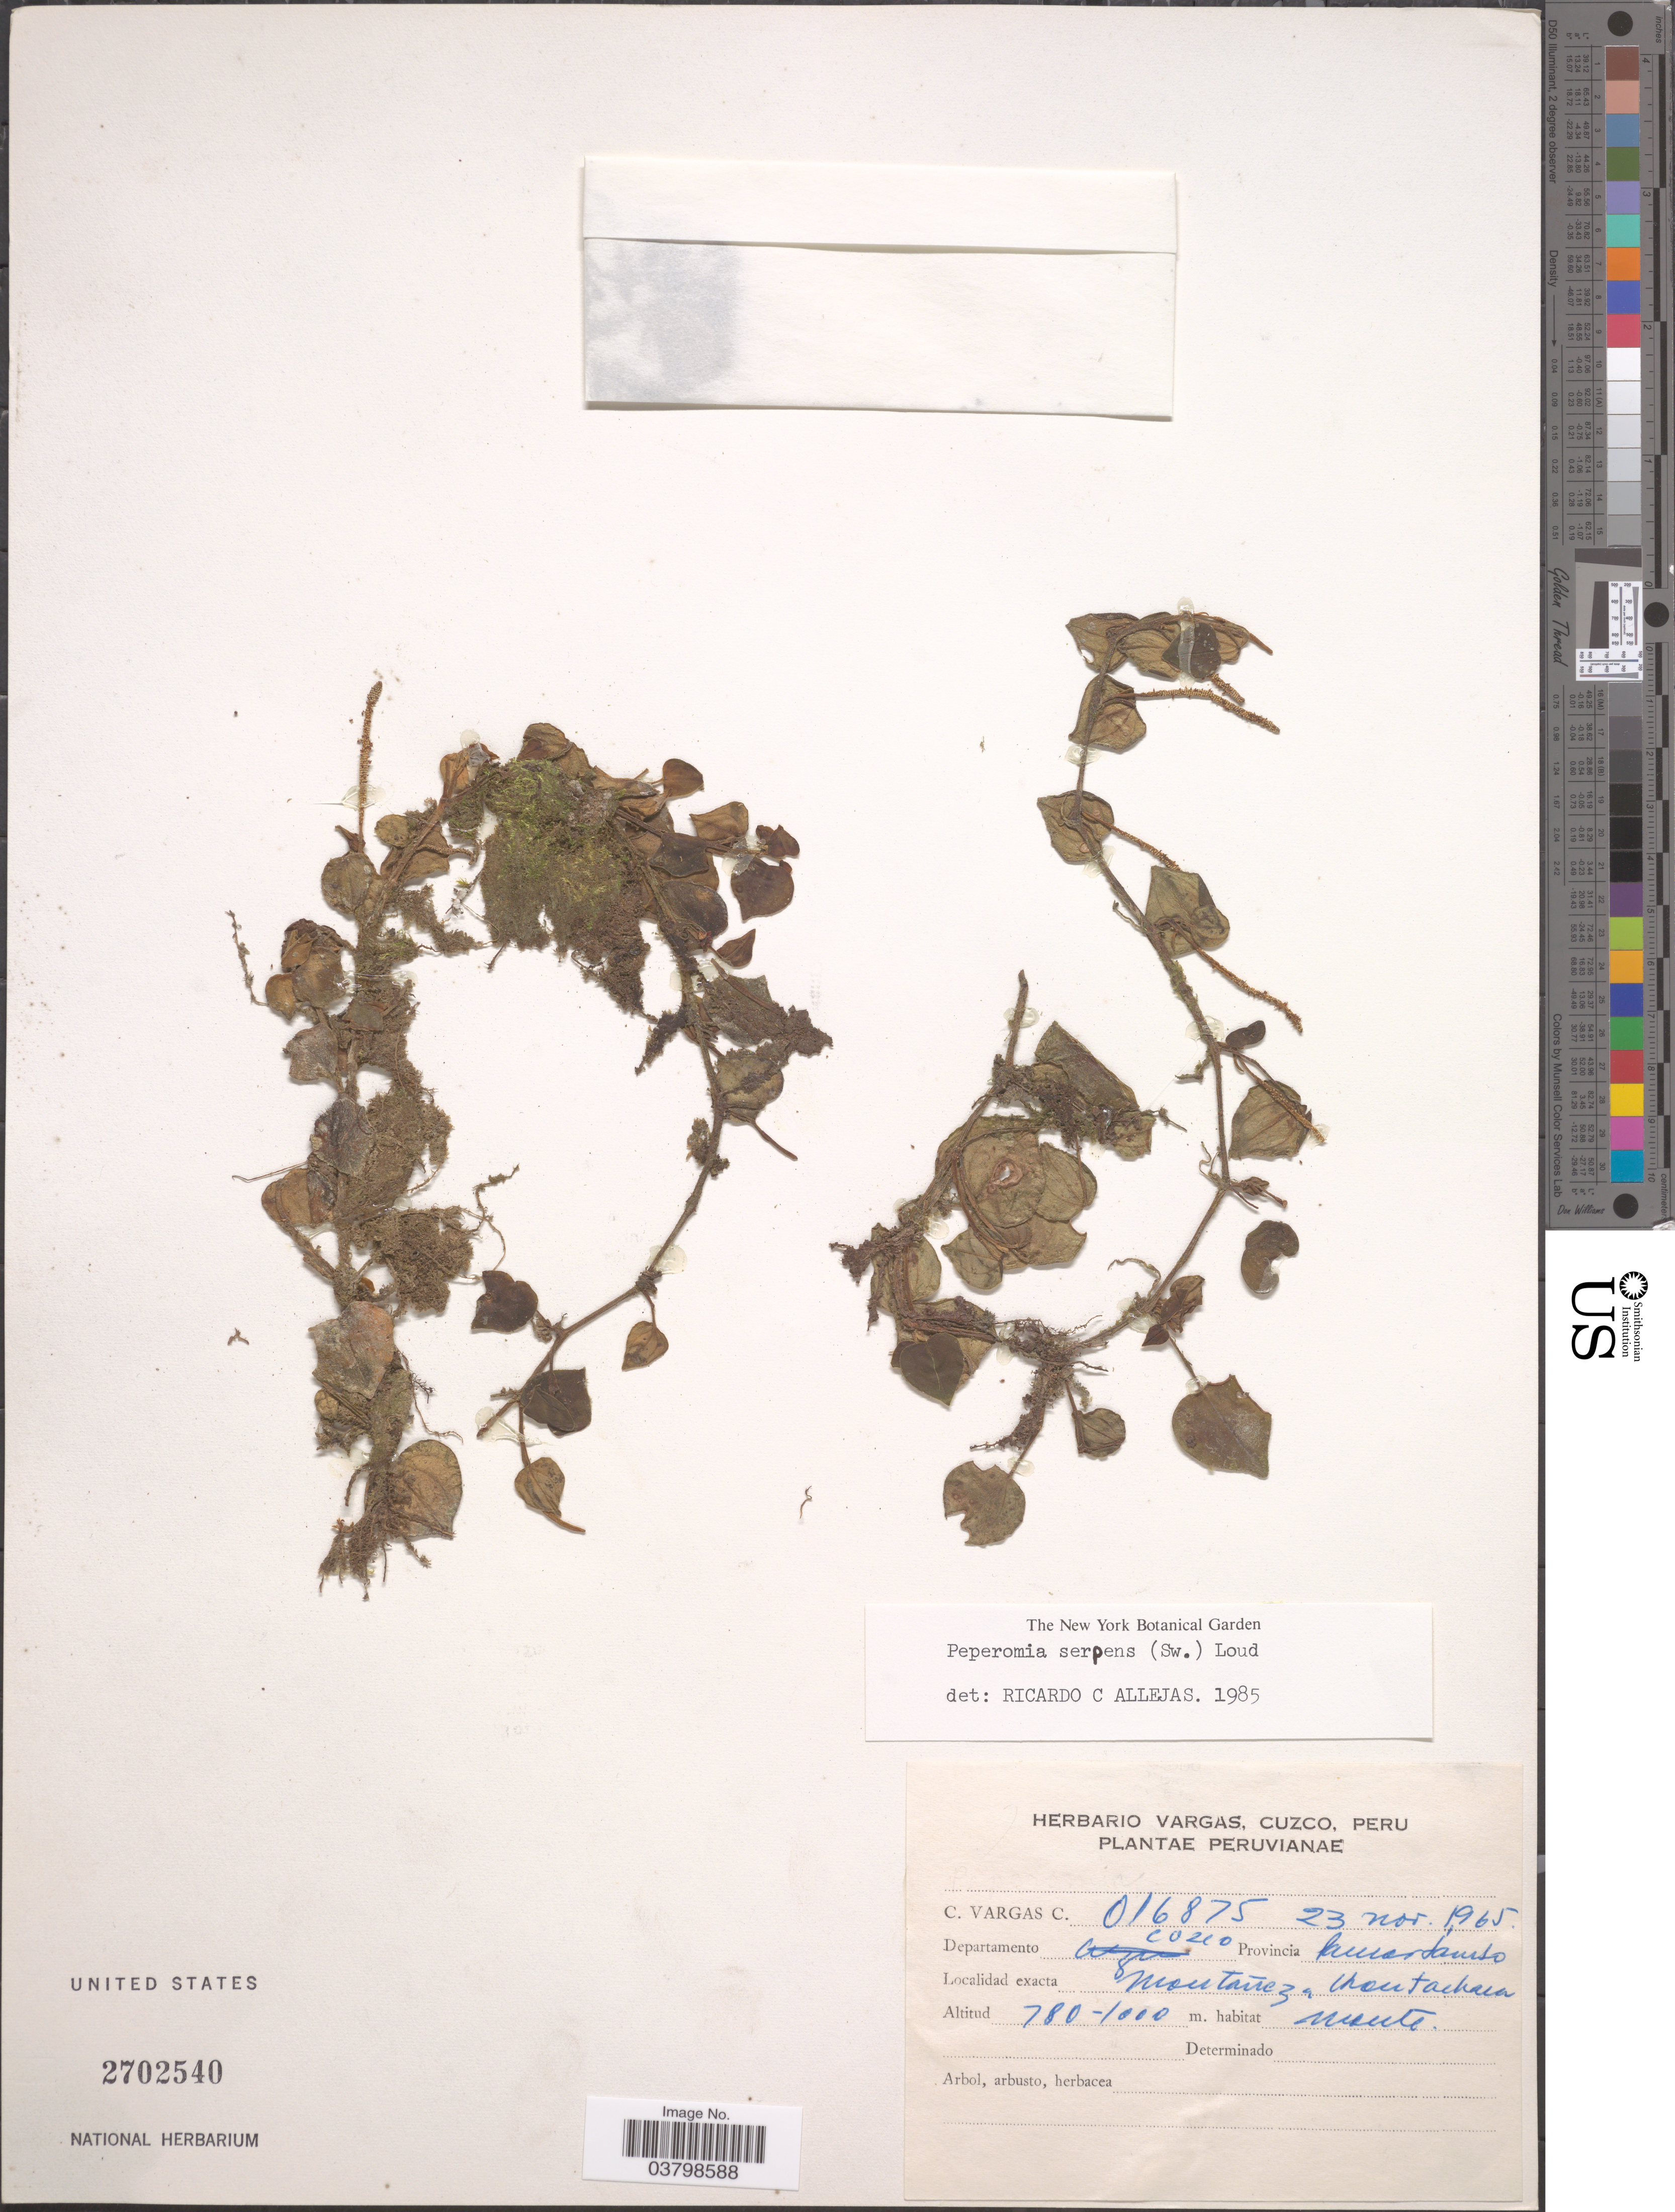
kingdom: Plantae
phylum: Tracheophyta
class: Magnoliopsida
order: Piperales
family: Piperaceae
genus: Peperomia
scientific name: Peperomia serpens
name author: (Sw.) Loudon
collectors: C. Vargas Calderón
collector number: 016875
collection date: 1965-11-23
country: Peru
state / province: Cusco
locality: Departamento Cuzco. Provincia Paucartambo. Montanez Chontachaca.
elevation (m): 780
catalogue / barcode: US 2702540